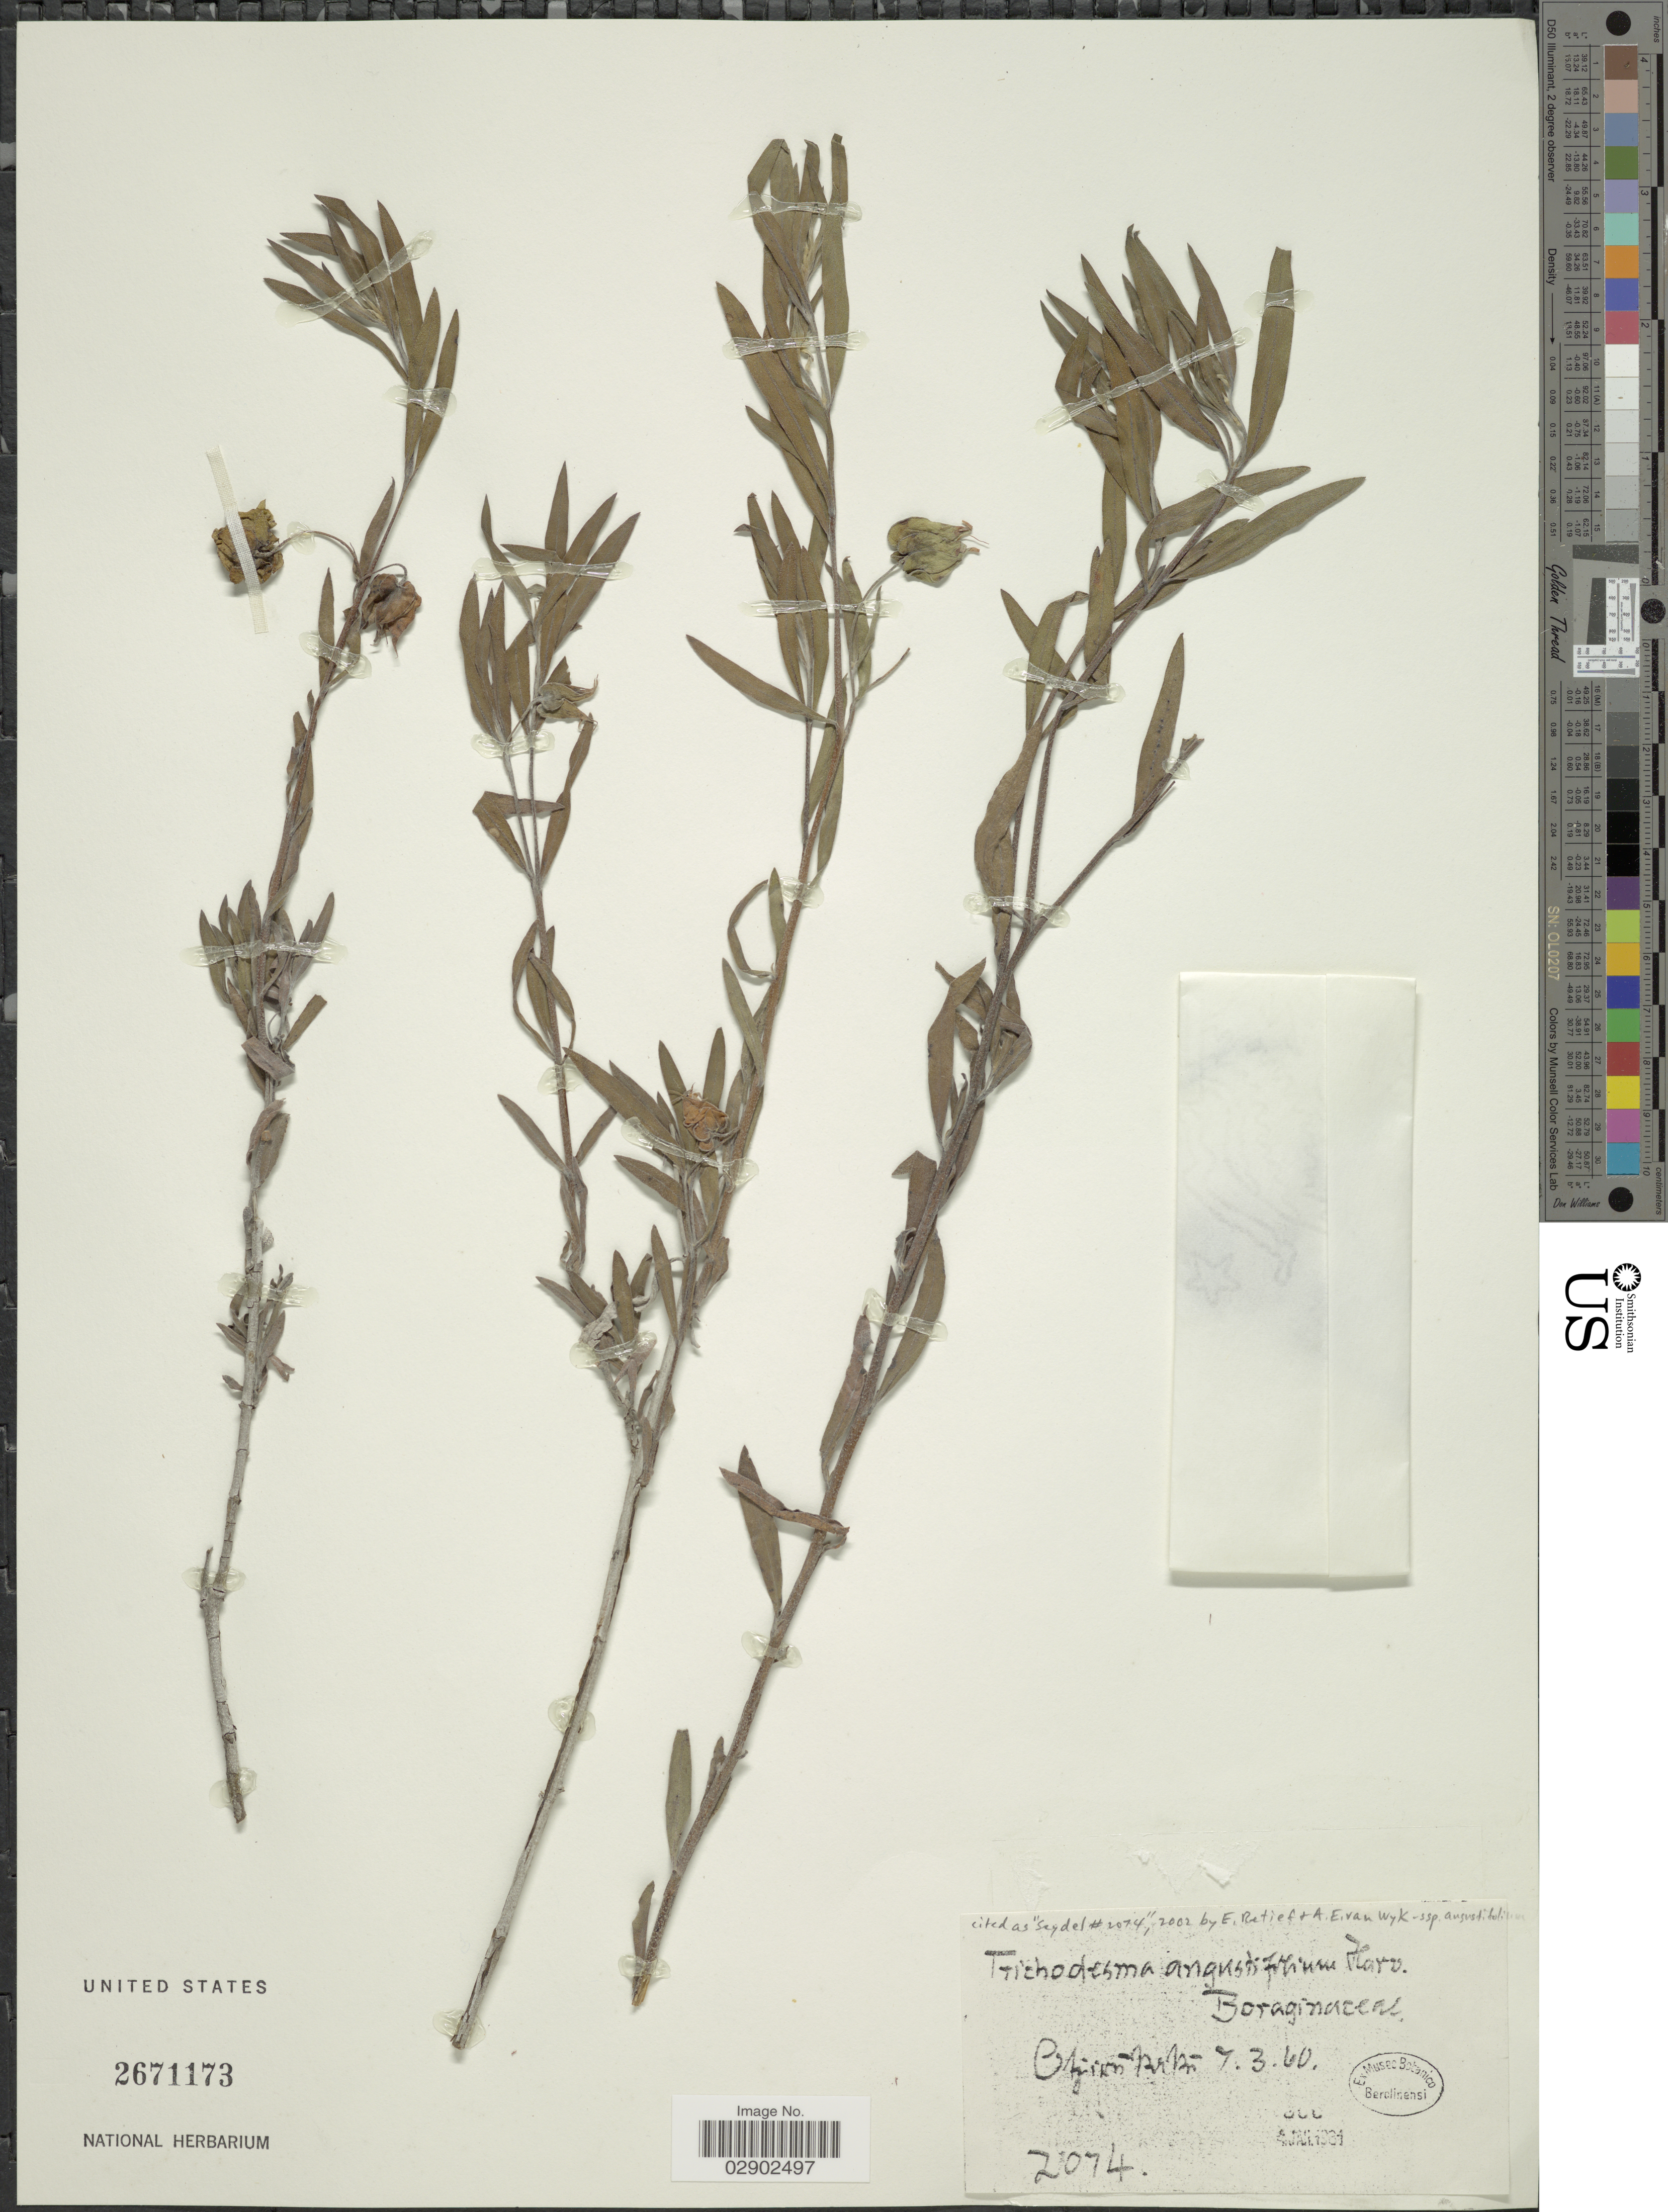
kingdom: Plantae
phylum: Tracheophyta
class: Magnoliopsida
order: Boraginales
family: Boraginaceae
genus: Trichodesma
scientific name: Trichodesma angustifolium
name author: Harv.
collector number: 2074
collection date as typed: Transcribed d/m/y: 7/3/60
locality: Otjionkiki [interpreted].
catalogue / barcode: US 2671173